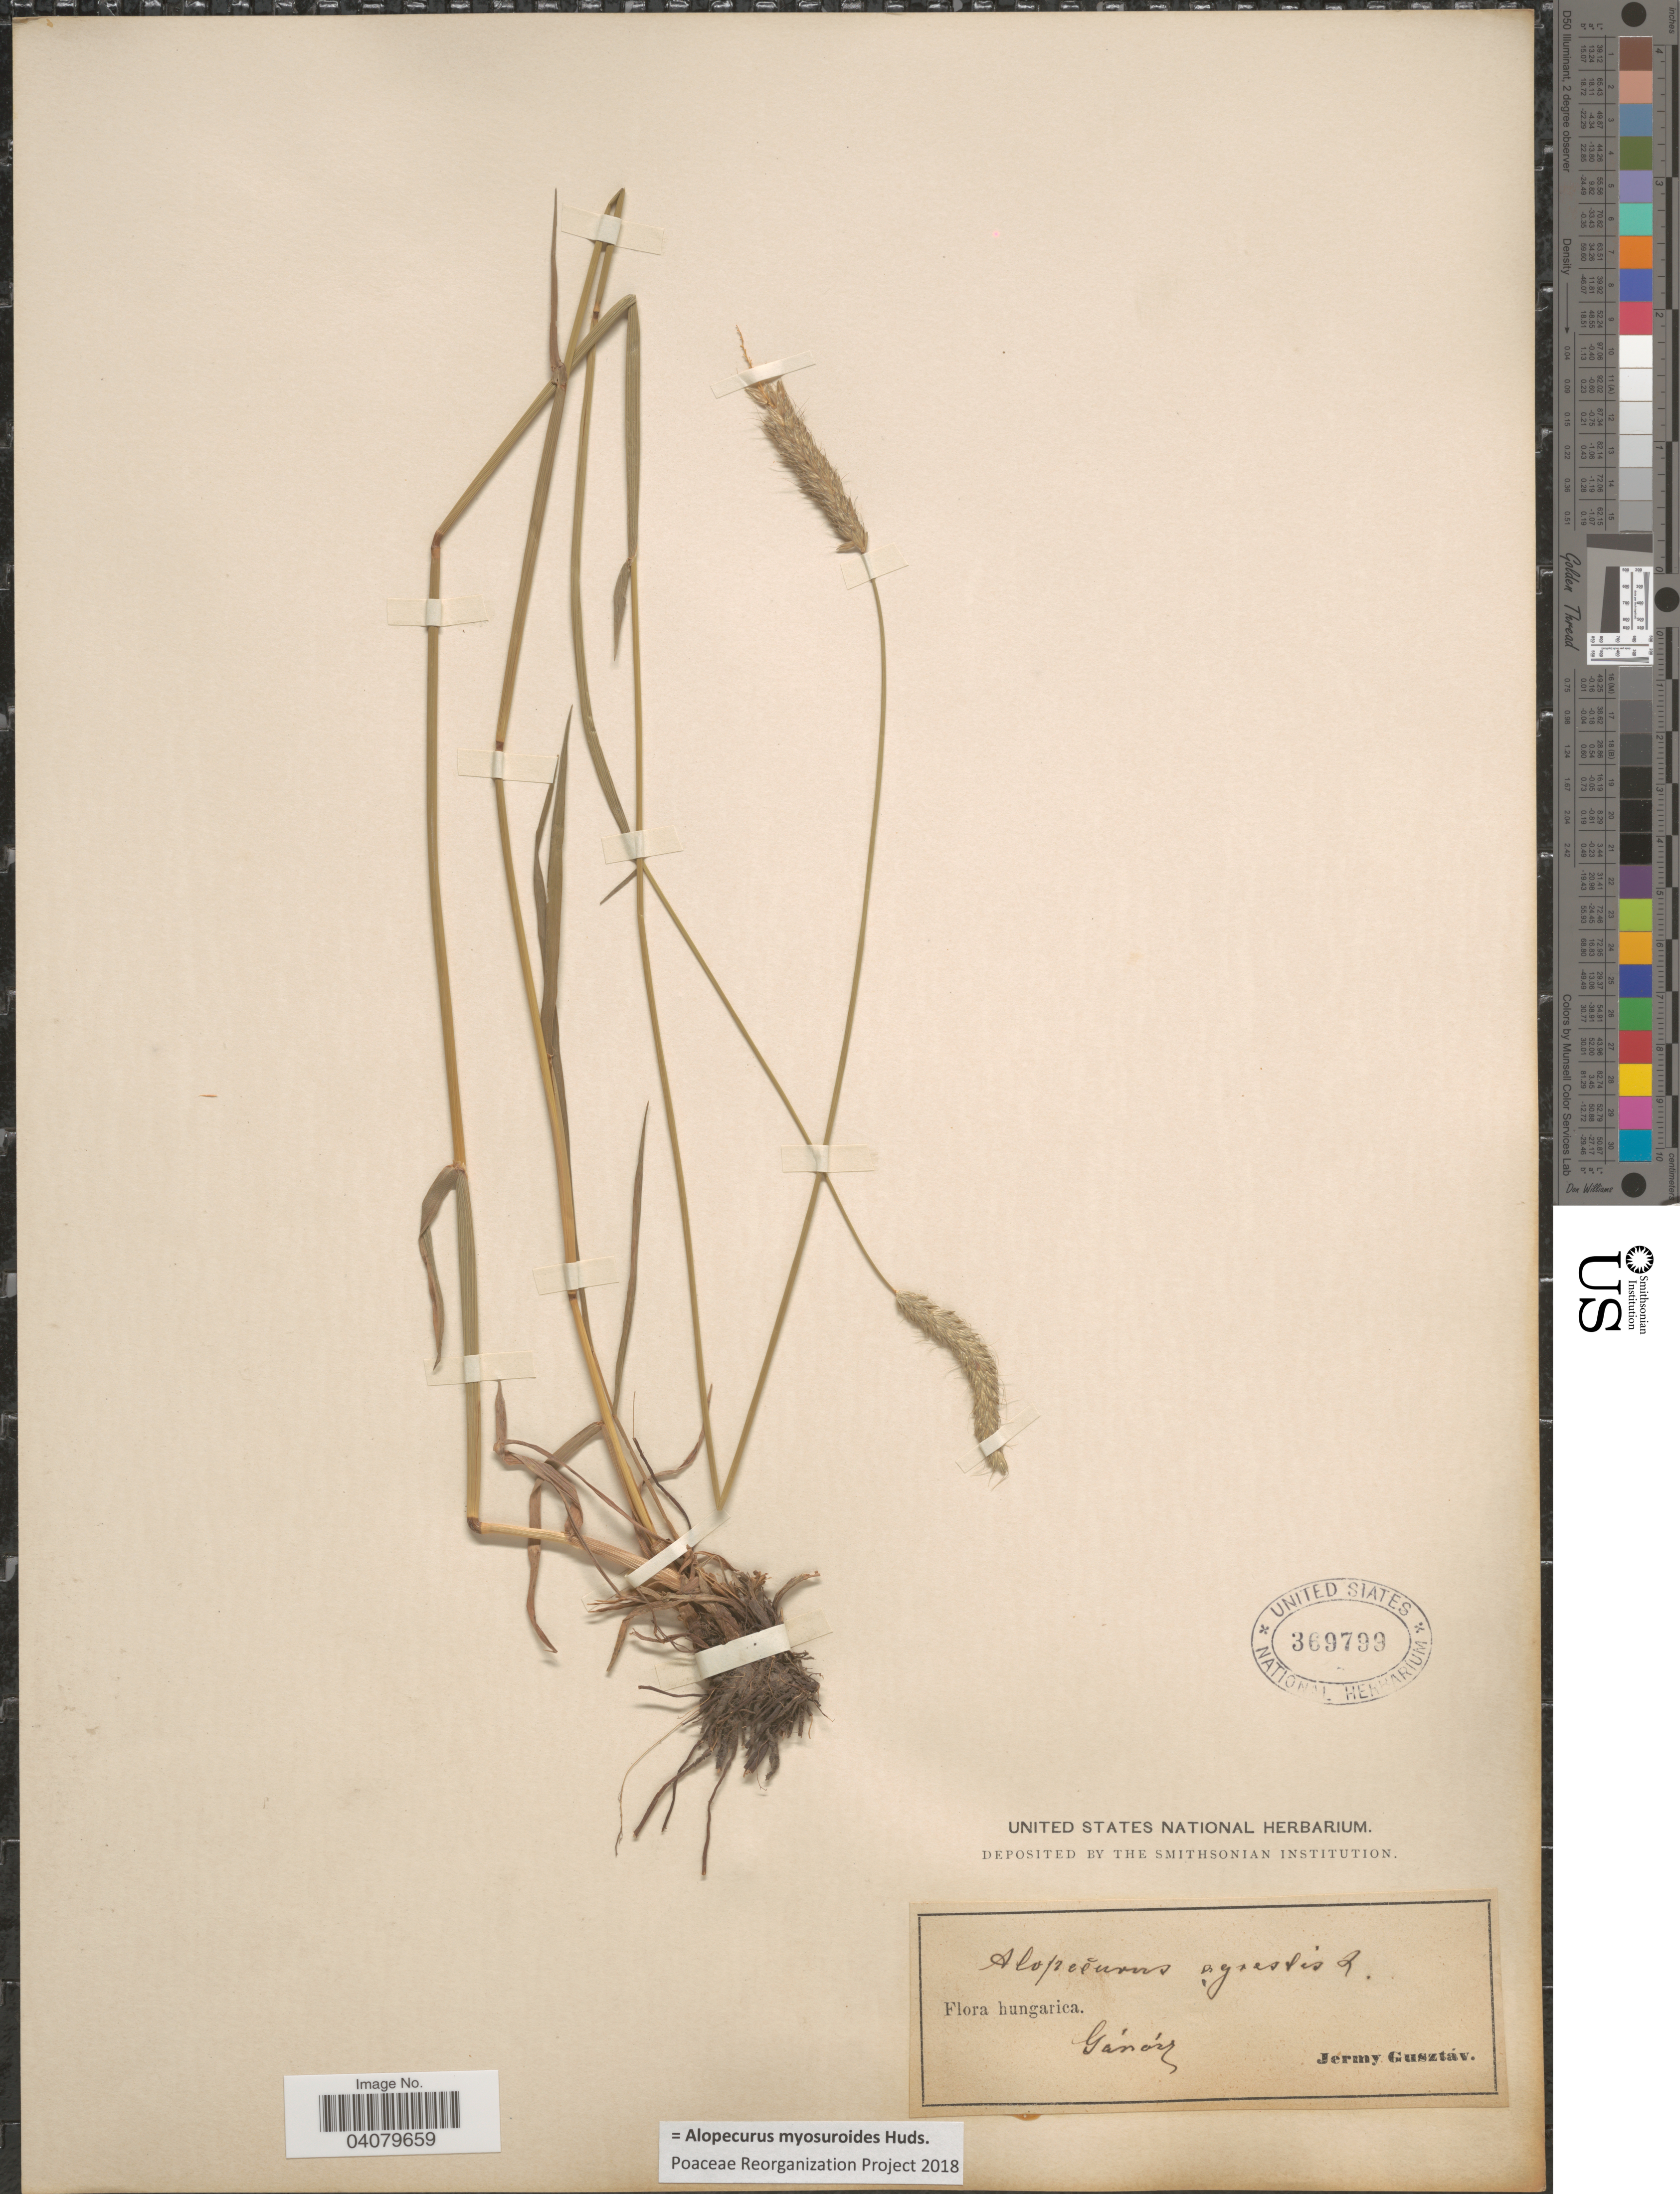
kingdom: Plantae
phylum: Tracheophyta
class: Liliopsida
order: Poales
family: Poaceae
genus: Alopecurus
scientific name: Alopecurus myosuroides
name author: Huds.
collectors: J. Gusztav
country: Hungary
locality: Gánórz.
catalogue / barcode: US 369799